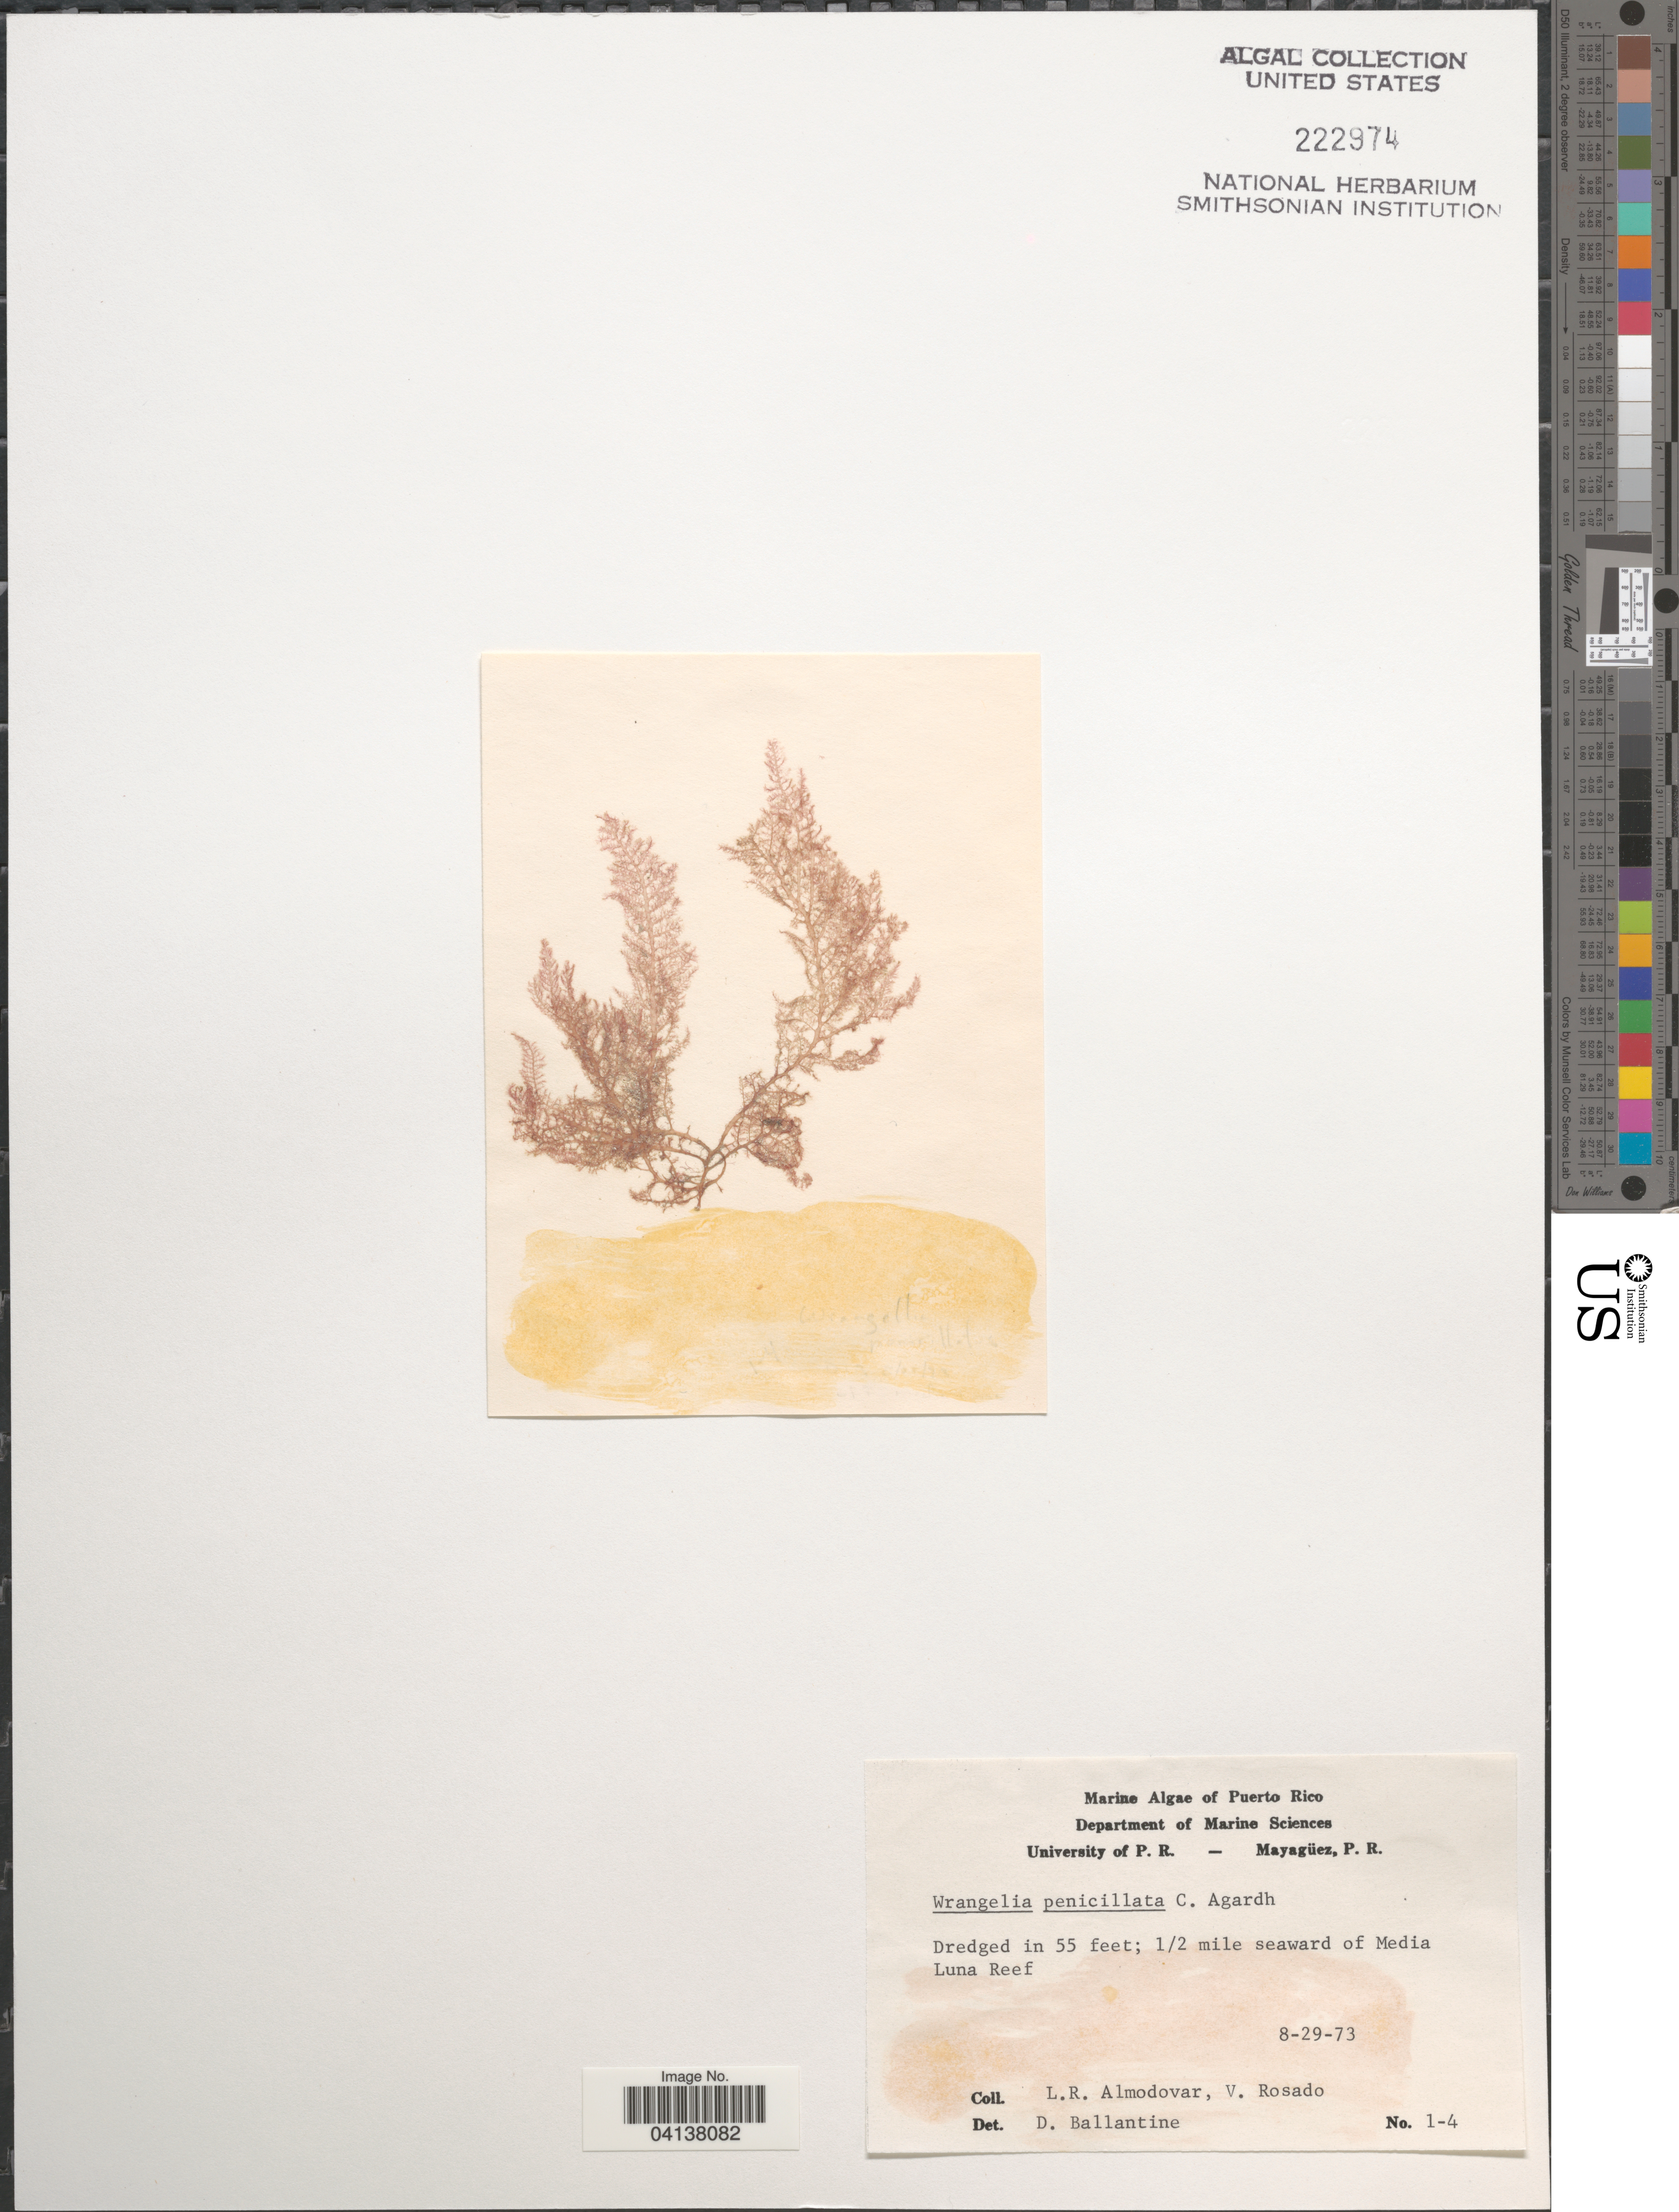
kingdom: Plantae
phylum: Rhodophyta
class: Florideophyceae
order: Ceramiales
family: Wrangeliaceae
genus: Wrangelia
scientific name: Wrangelia penicillata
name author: (C. Agardh) C. Agardh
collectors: L. Almodovar & V. Rosado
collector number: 1-4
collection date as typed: Transcribed d/m/y: 29/8/73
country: Puerto Rico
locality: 1/2 mile seaward of Media Luna Reef.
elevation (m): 17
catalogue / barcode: US 222974